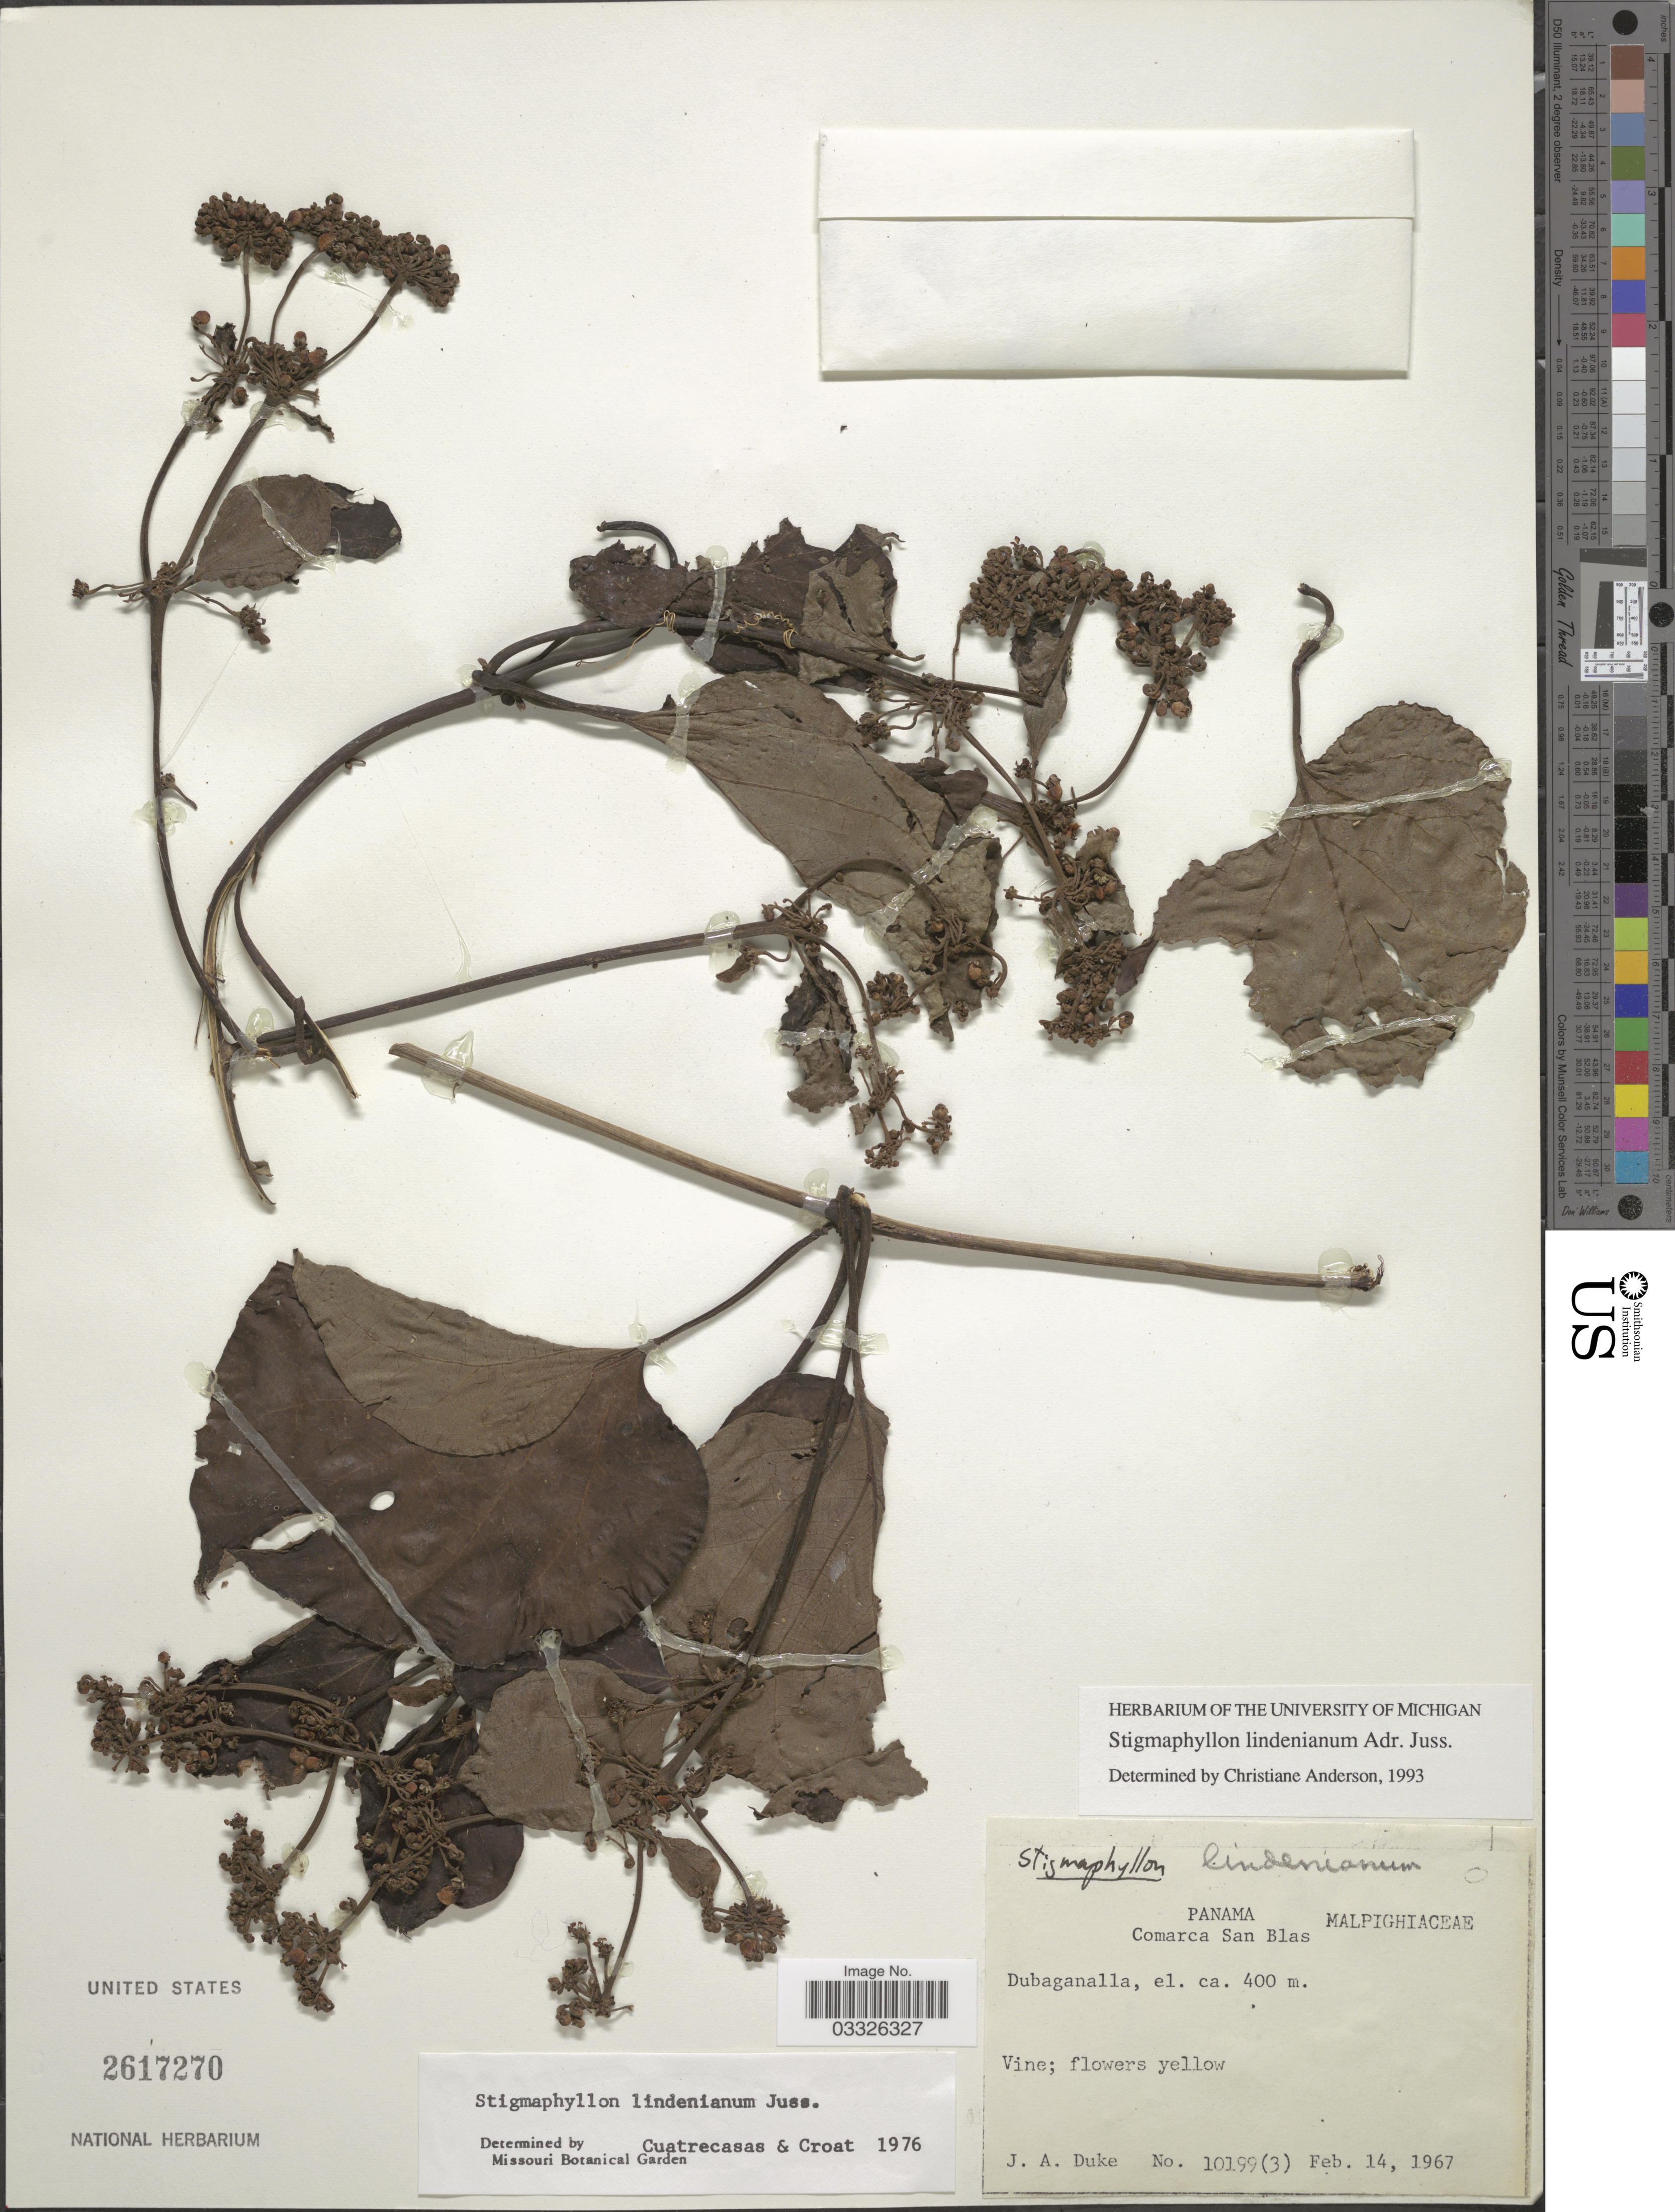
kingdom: Plantae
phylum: Tracheophyta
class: Magnoliopsida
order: Malpighiales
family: Malpighiaceae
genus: Stigmaphyllon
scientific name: Stigmaphyllon lindenianum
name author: A. Juss.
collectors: J. A. Duke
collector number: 10199(3)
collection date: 1967-02-14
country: Panama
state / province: Kuna Yala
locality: Comarca San Blas. Dubaganalla [unsure placement].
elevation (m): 400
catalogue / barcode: US 2617270